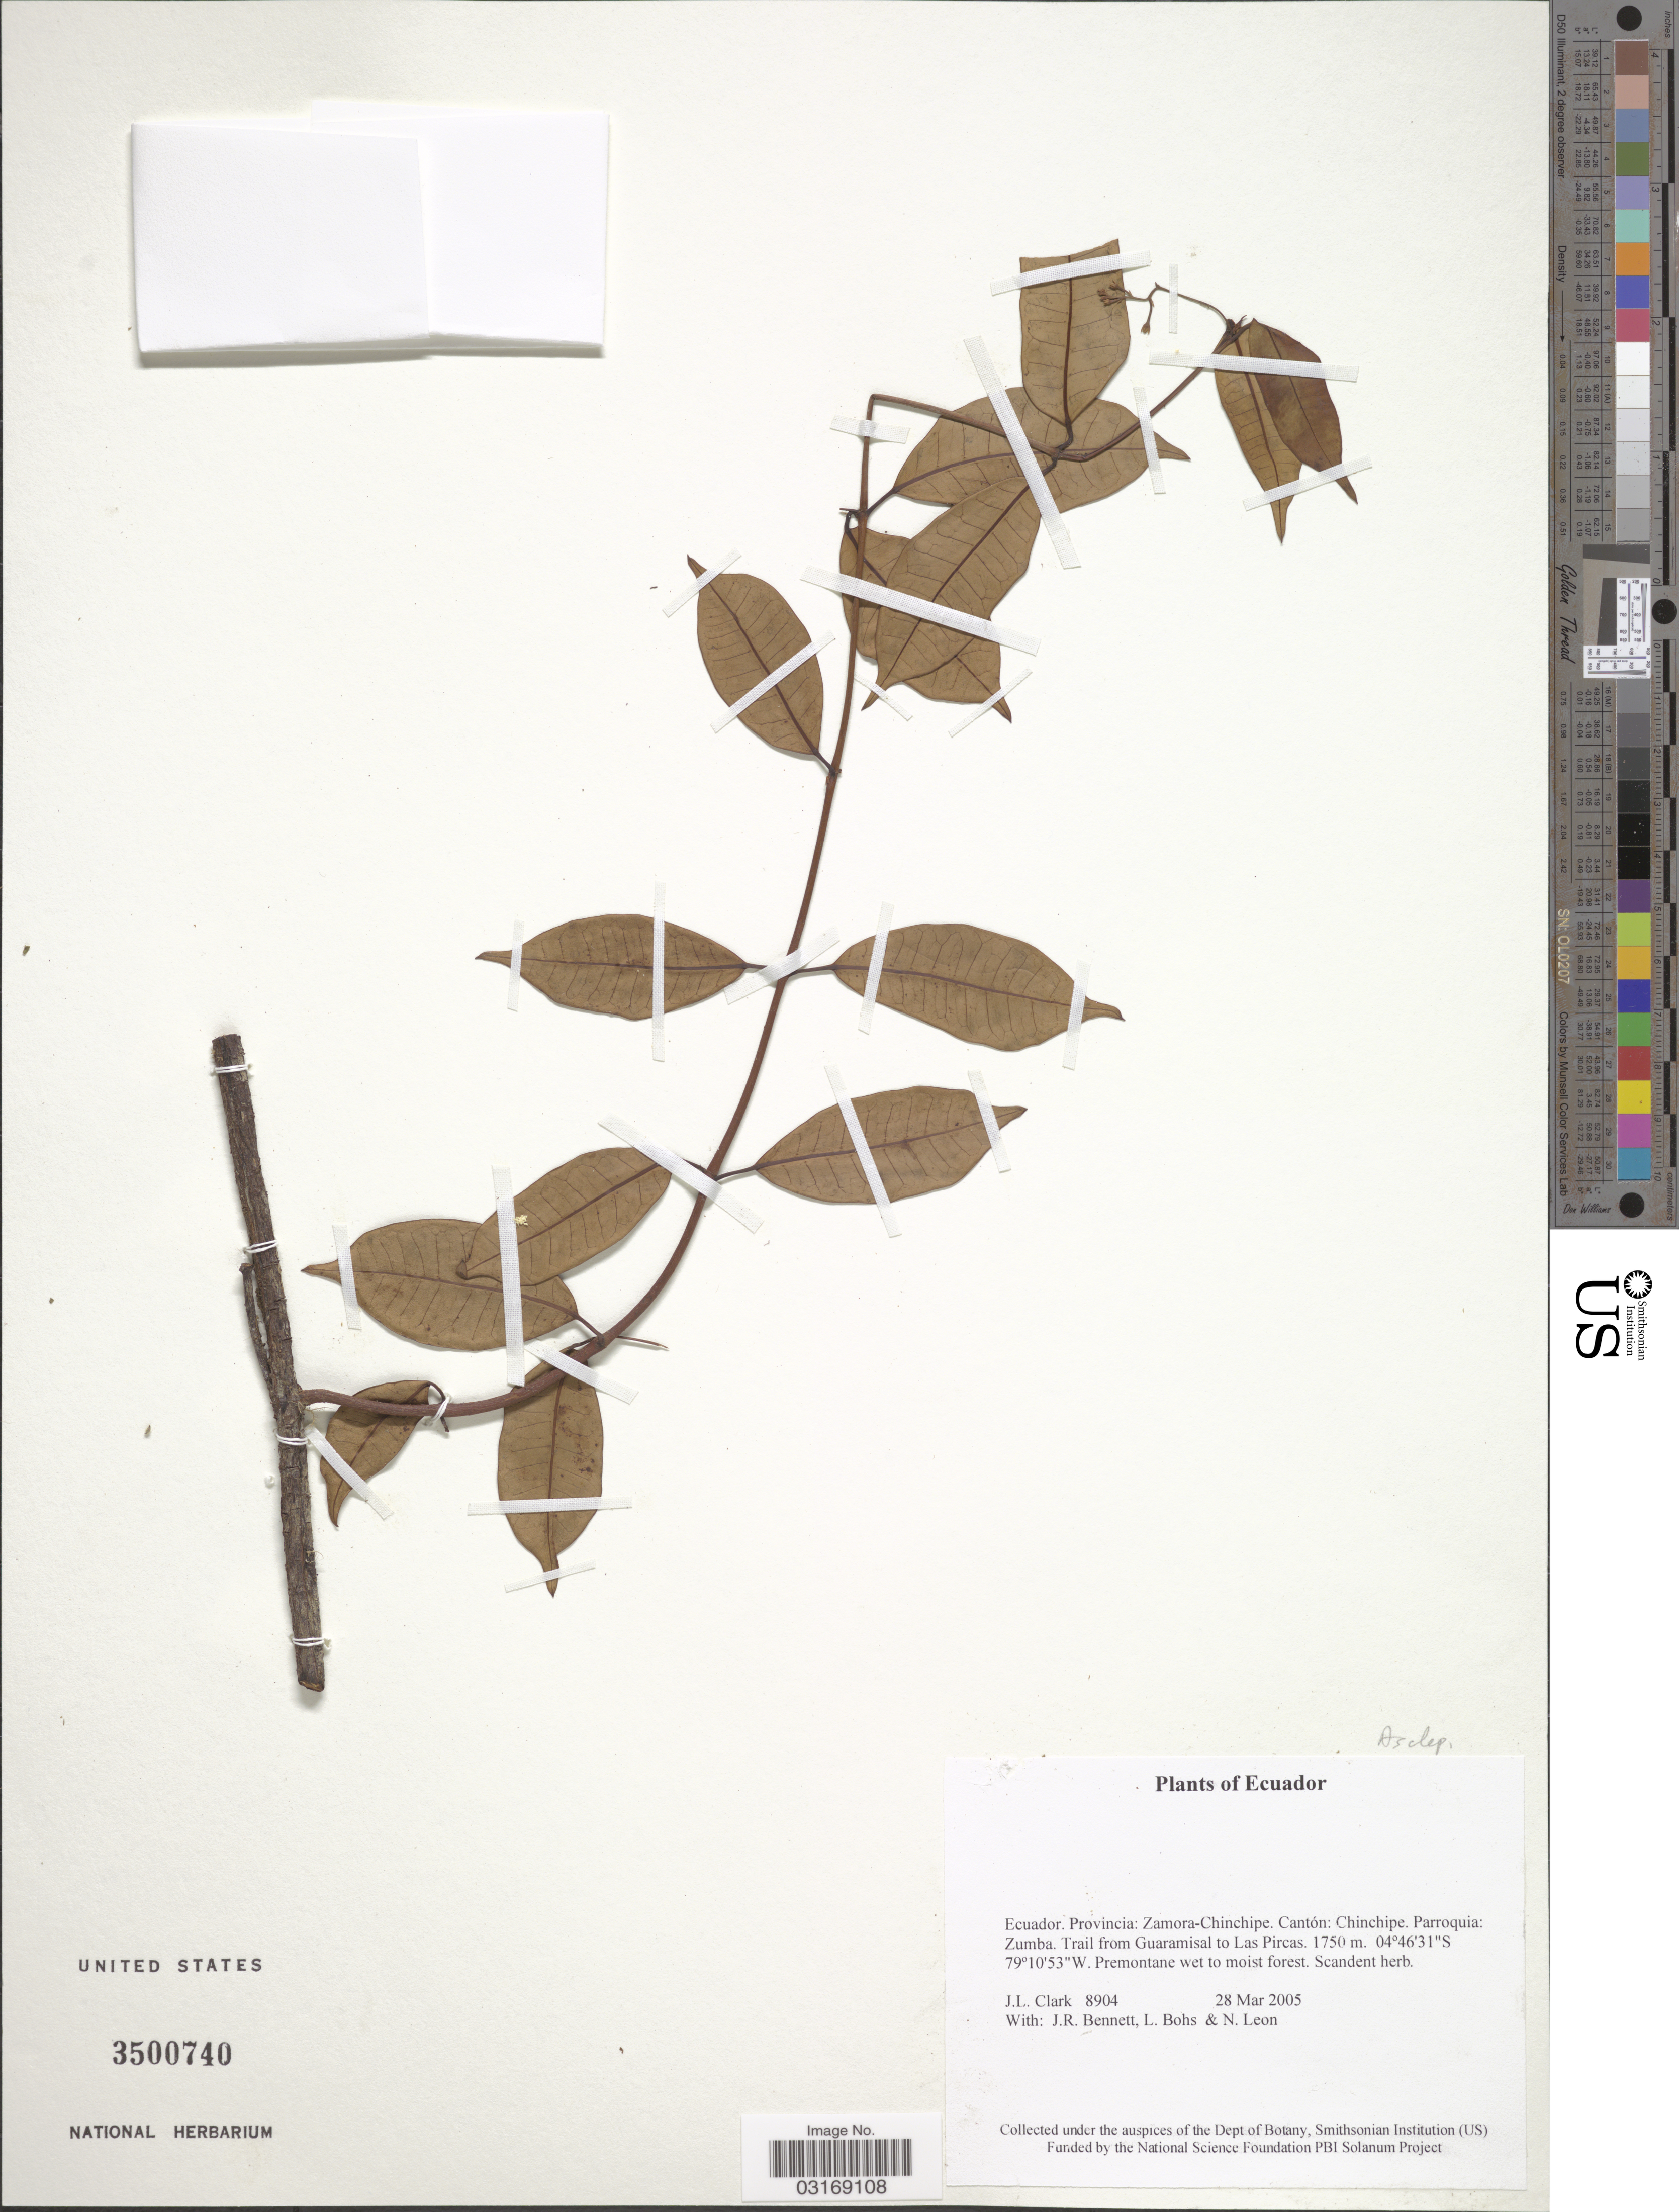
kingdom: Plantae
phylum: Tracheophyta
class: Magnoliopsida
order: Gentianales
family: Apocynaceae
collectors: J. L. Clark, J. R. Bennett, L. A. Bohs & N. Leon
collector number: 8904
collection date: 2005-03-28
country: Ecuador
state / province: Zamora-Chinchipe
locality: Cantón: Chinchipe. Parroquia: Zumba. Trail from Guaramisal to Las Pircas.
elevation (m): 1750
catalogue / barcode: US 3500740